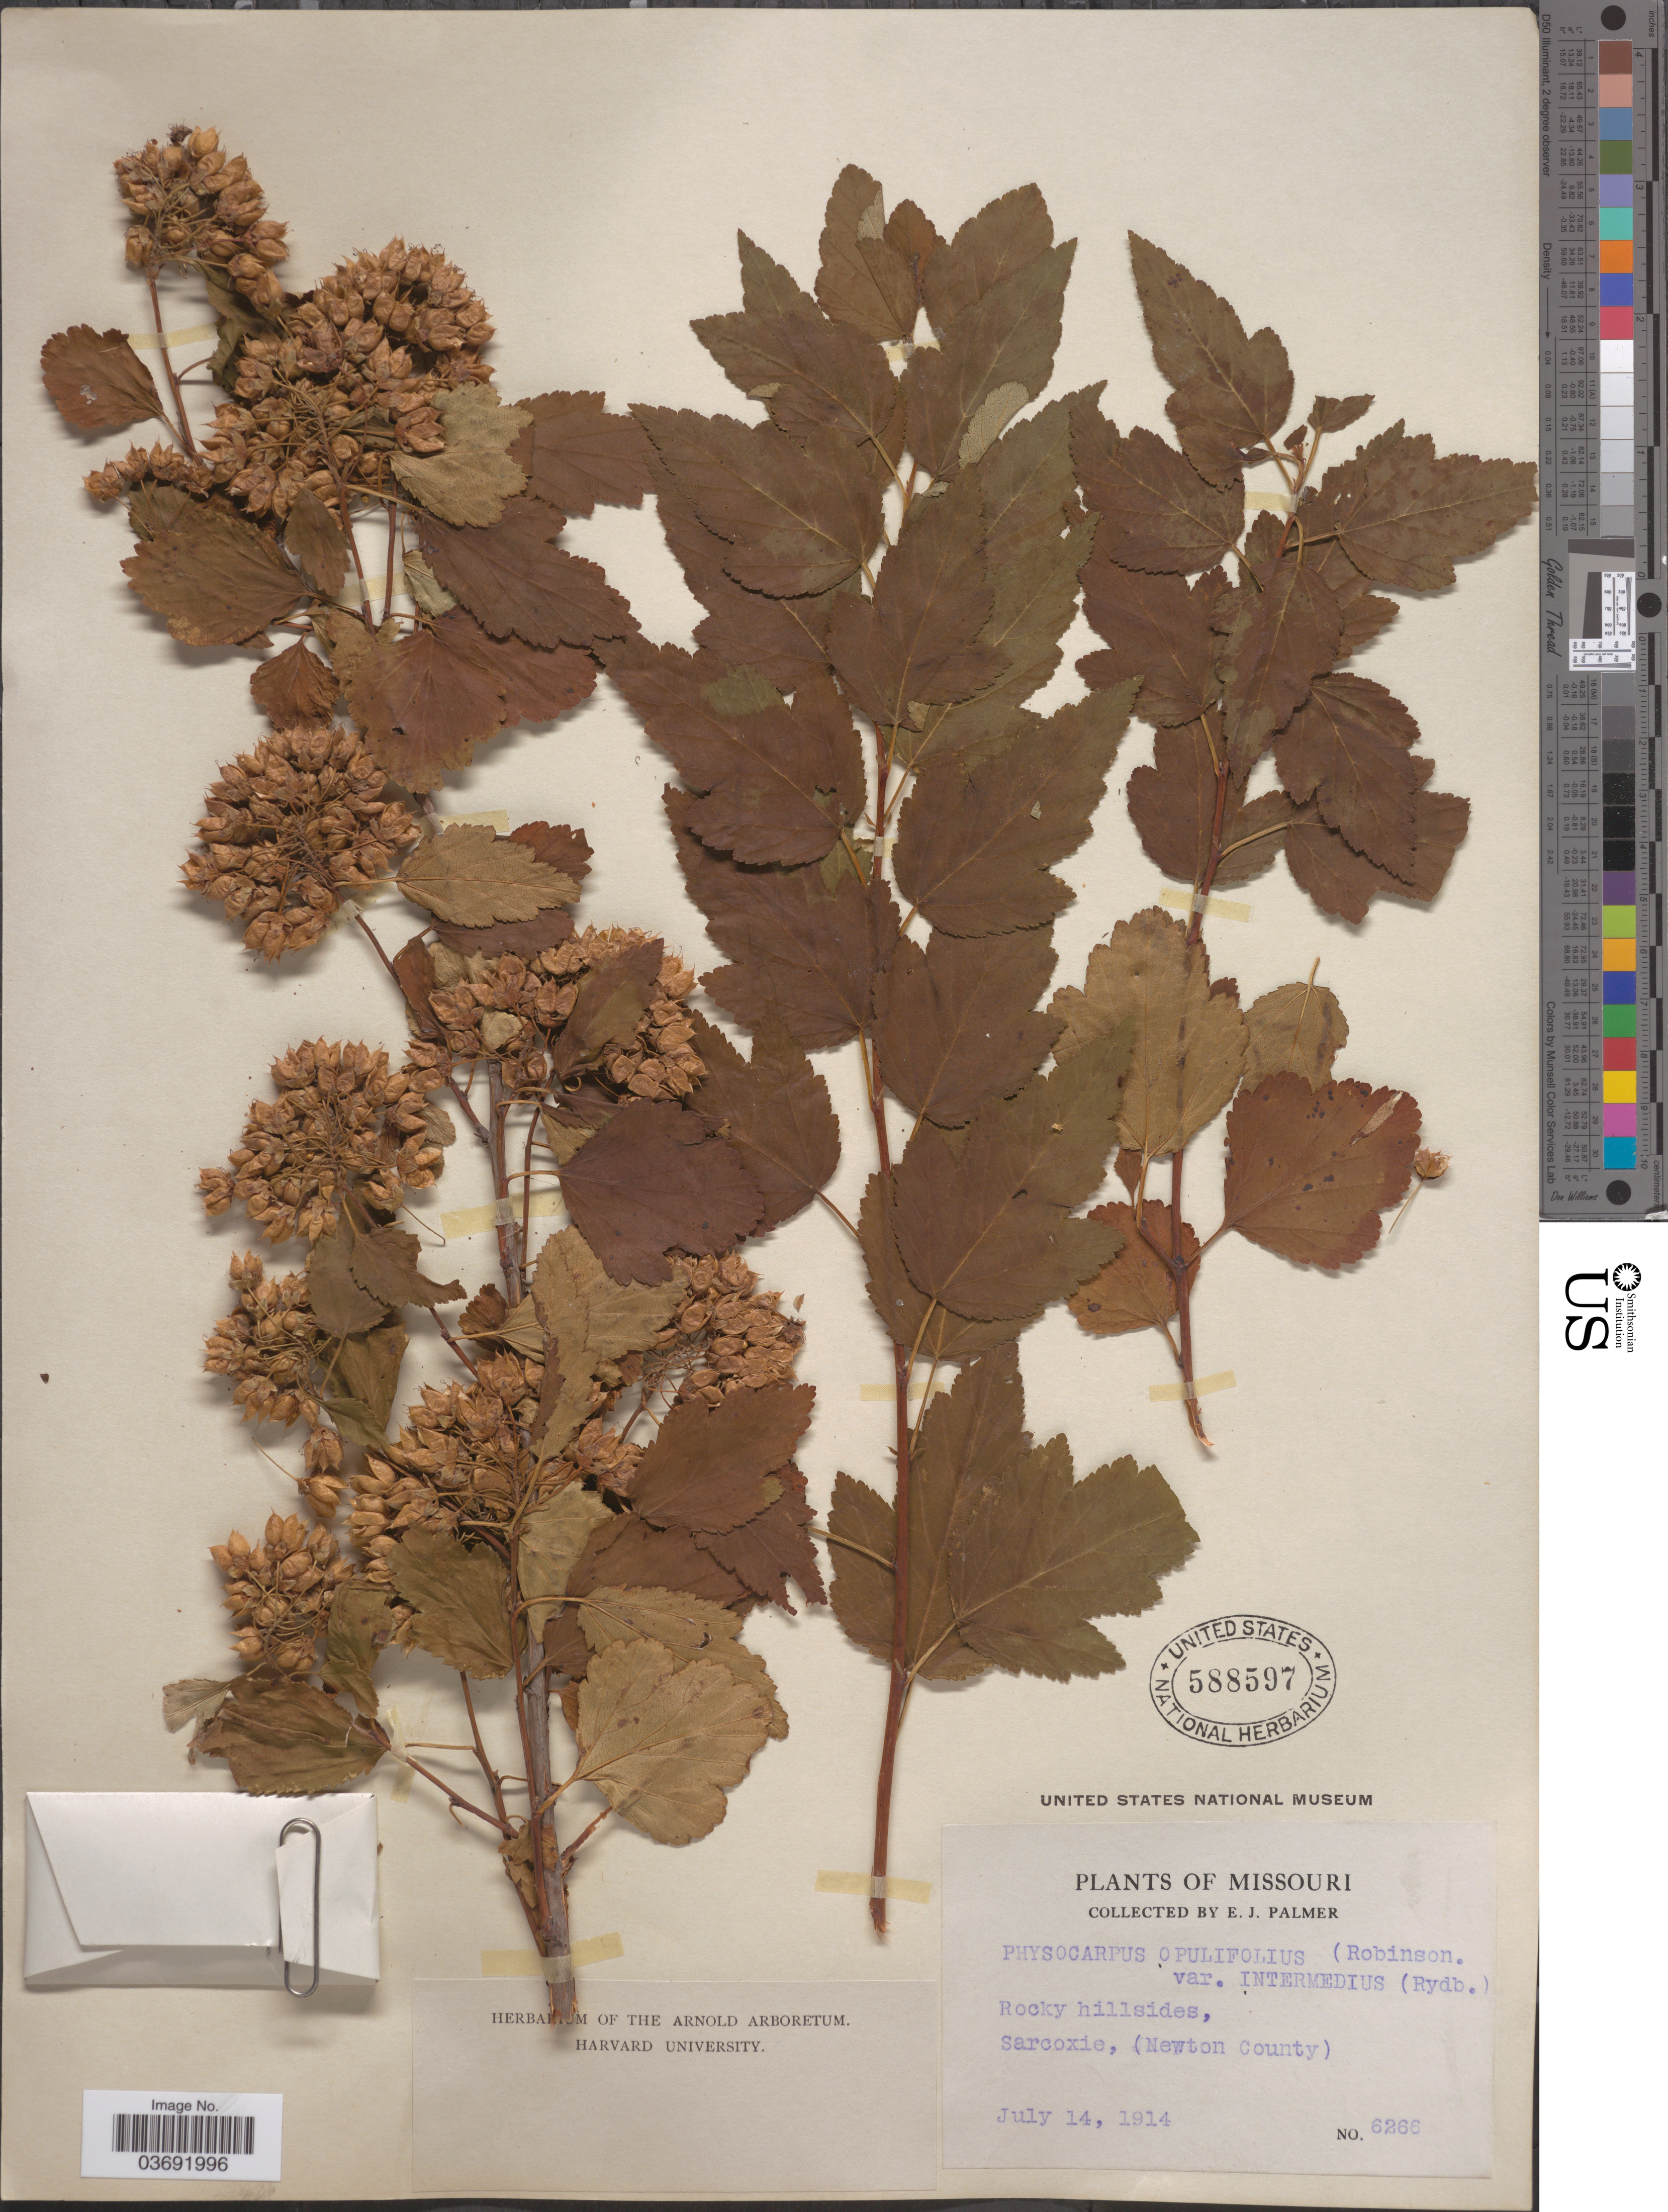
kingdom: Plantae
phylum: Tracheophyta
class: Magnoliopsida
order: Rosales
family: Rosaceae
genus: Physocarpus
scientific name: Physocarpus intermedius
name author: (Rydb.) C.K. Schneid.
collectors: E. J. Palmer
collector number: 6266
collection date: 1914-07-14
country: United States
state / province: Missouri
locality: Rocky hillsides, Sarcoxie, (Newton County).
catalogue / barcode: US 588597